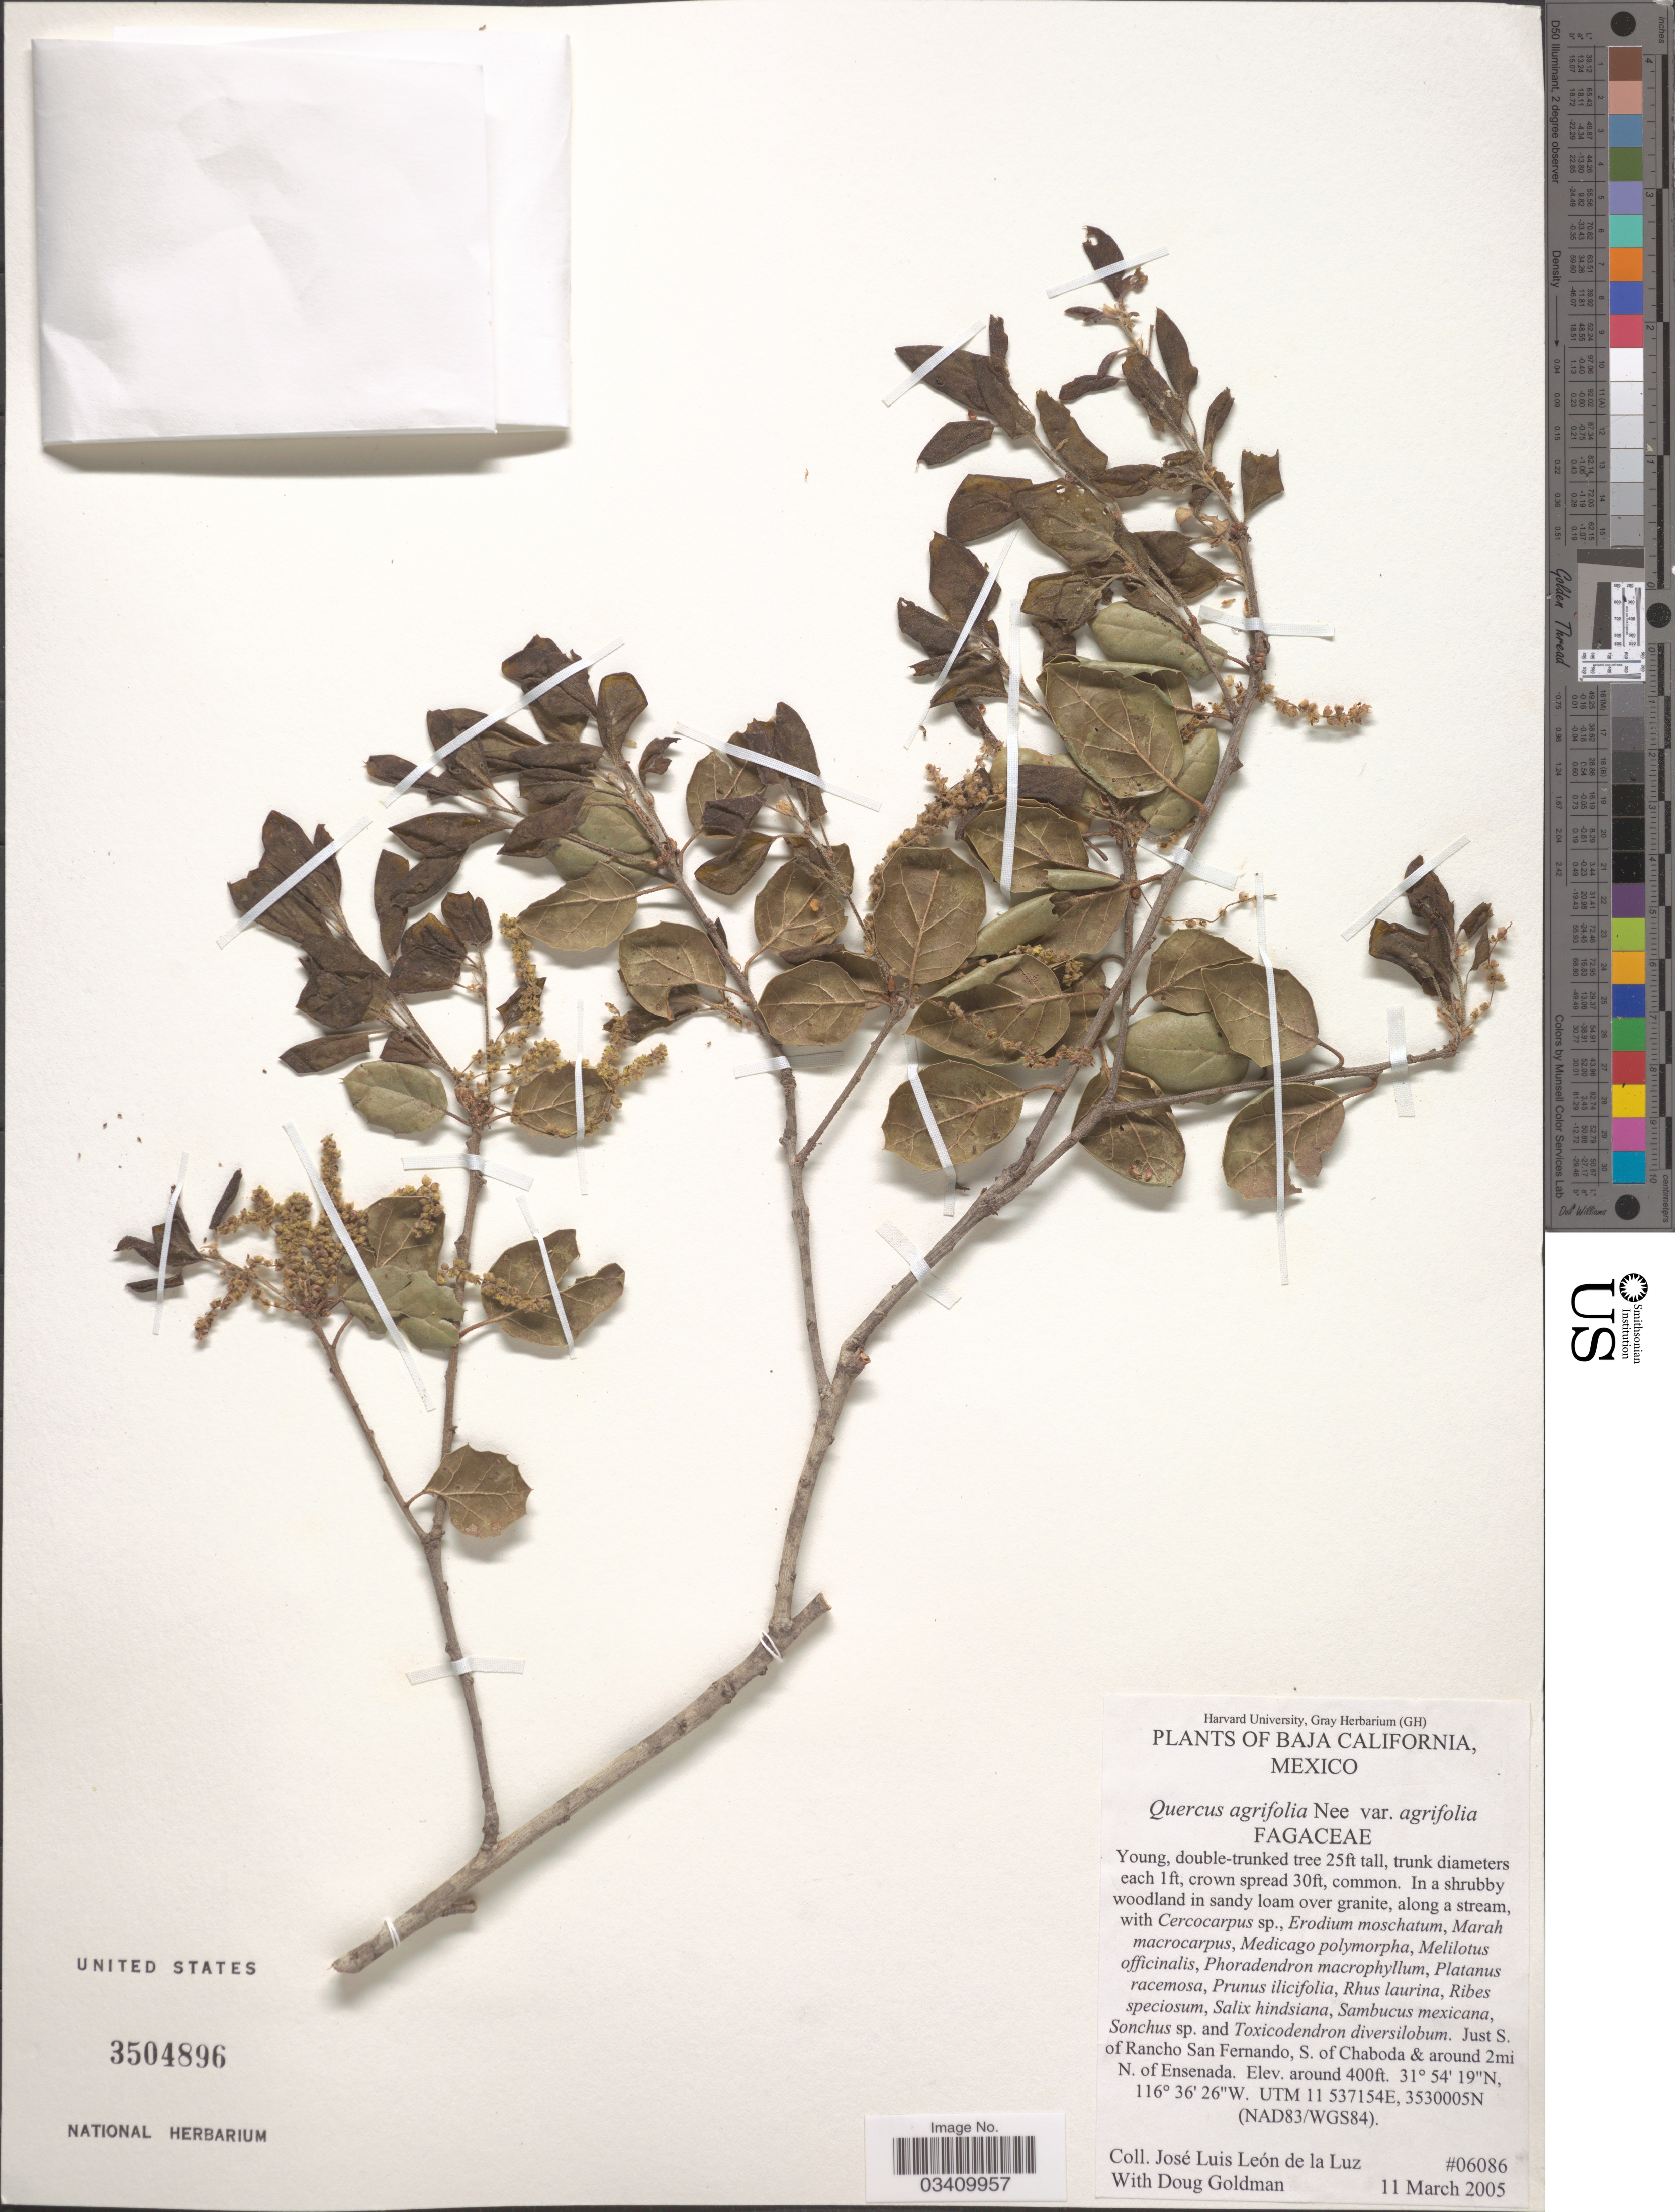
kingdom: Plantae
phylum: Tracheophyta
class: Magnoliopsida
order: Fagales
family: Fagaceae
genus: Quercus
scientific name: Quercus agrifolia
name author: Née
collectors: J. L. León de la Luz & D. Goldman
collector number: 06086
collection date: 2005-03-11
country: Mexico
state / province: Baja California Norte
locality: Just S. of Rancho San Fernando, S. of Chaboda & around 2mi N. of Ensenada. UTM 11 537154E, 5350005N (NAD83/ WGS84).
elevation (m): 122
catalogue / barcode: US 3504896